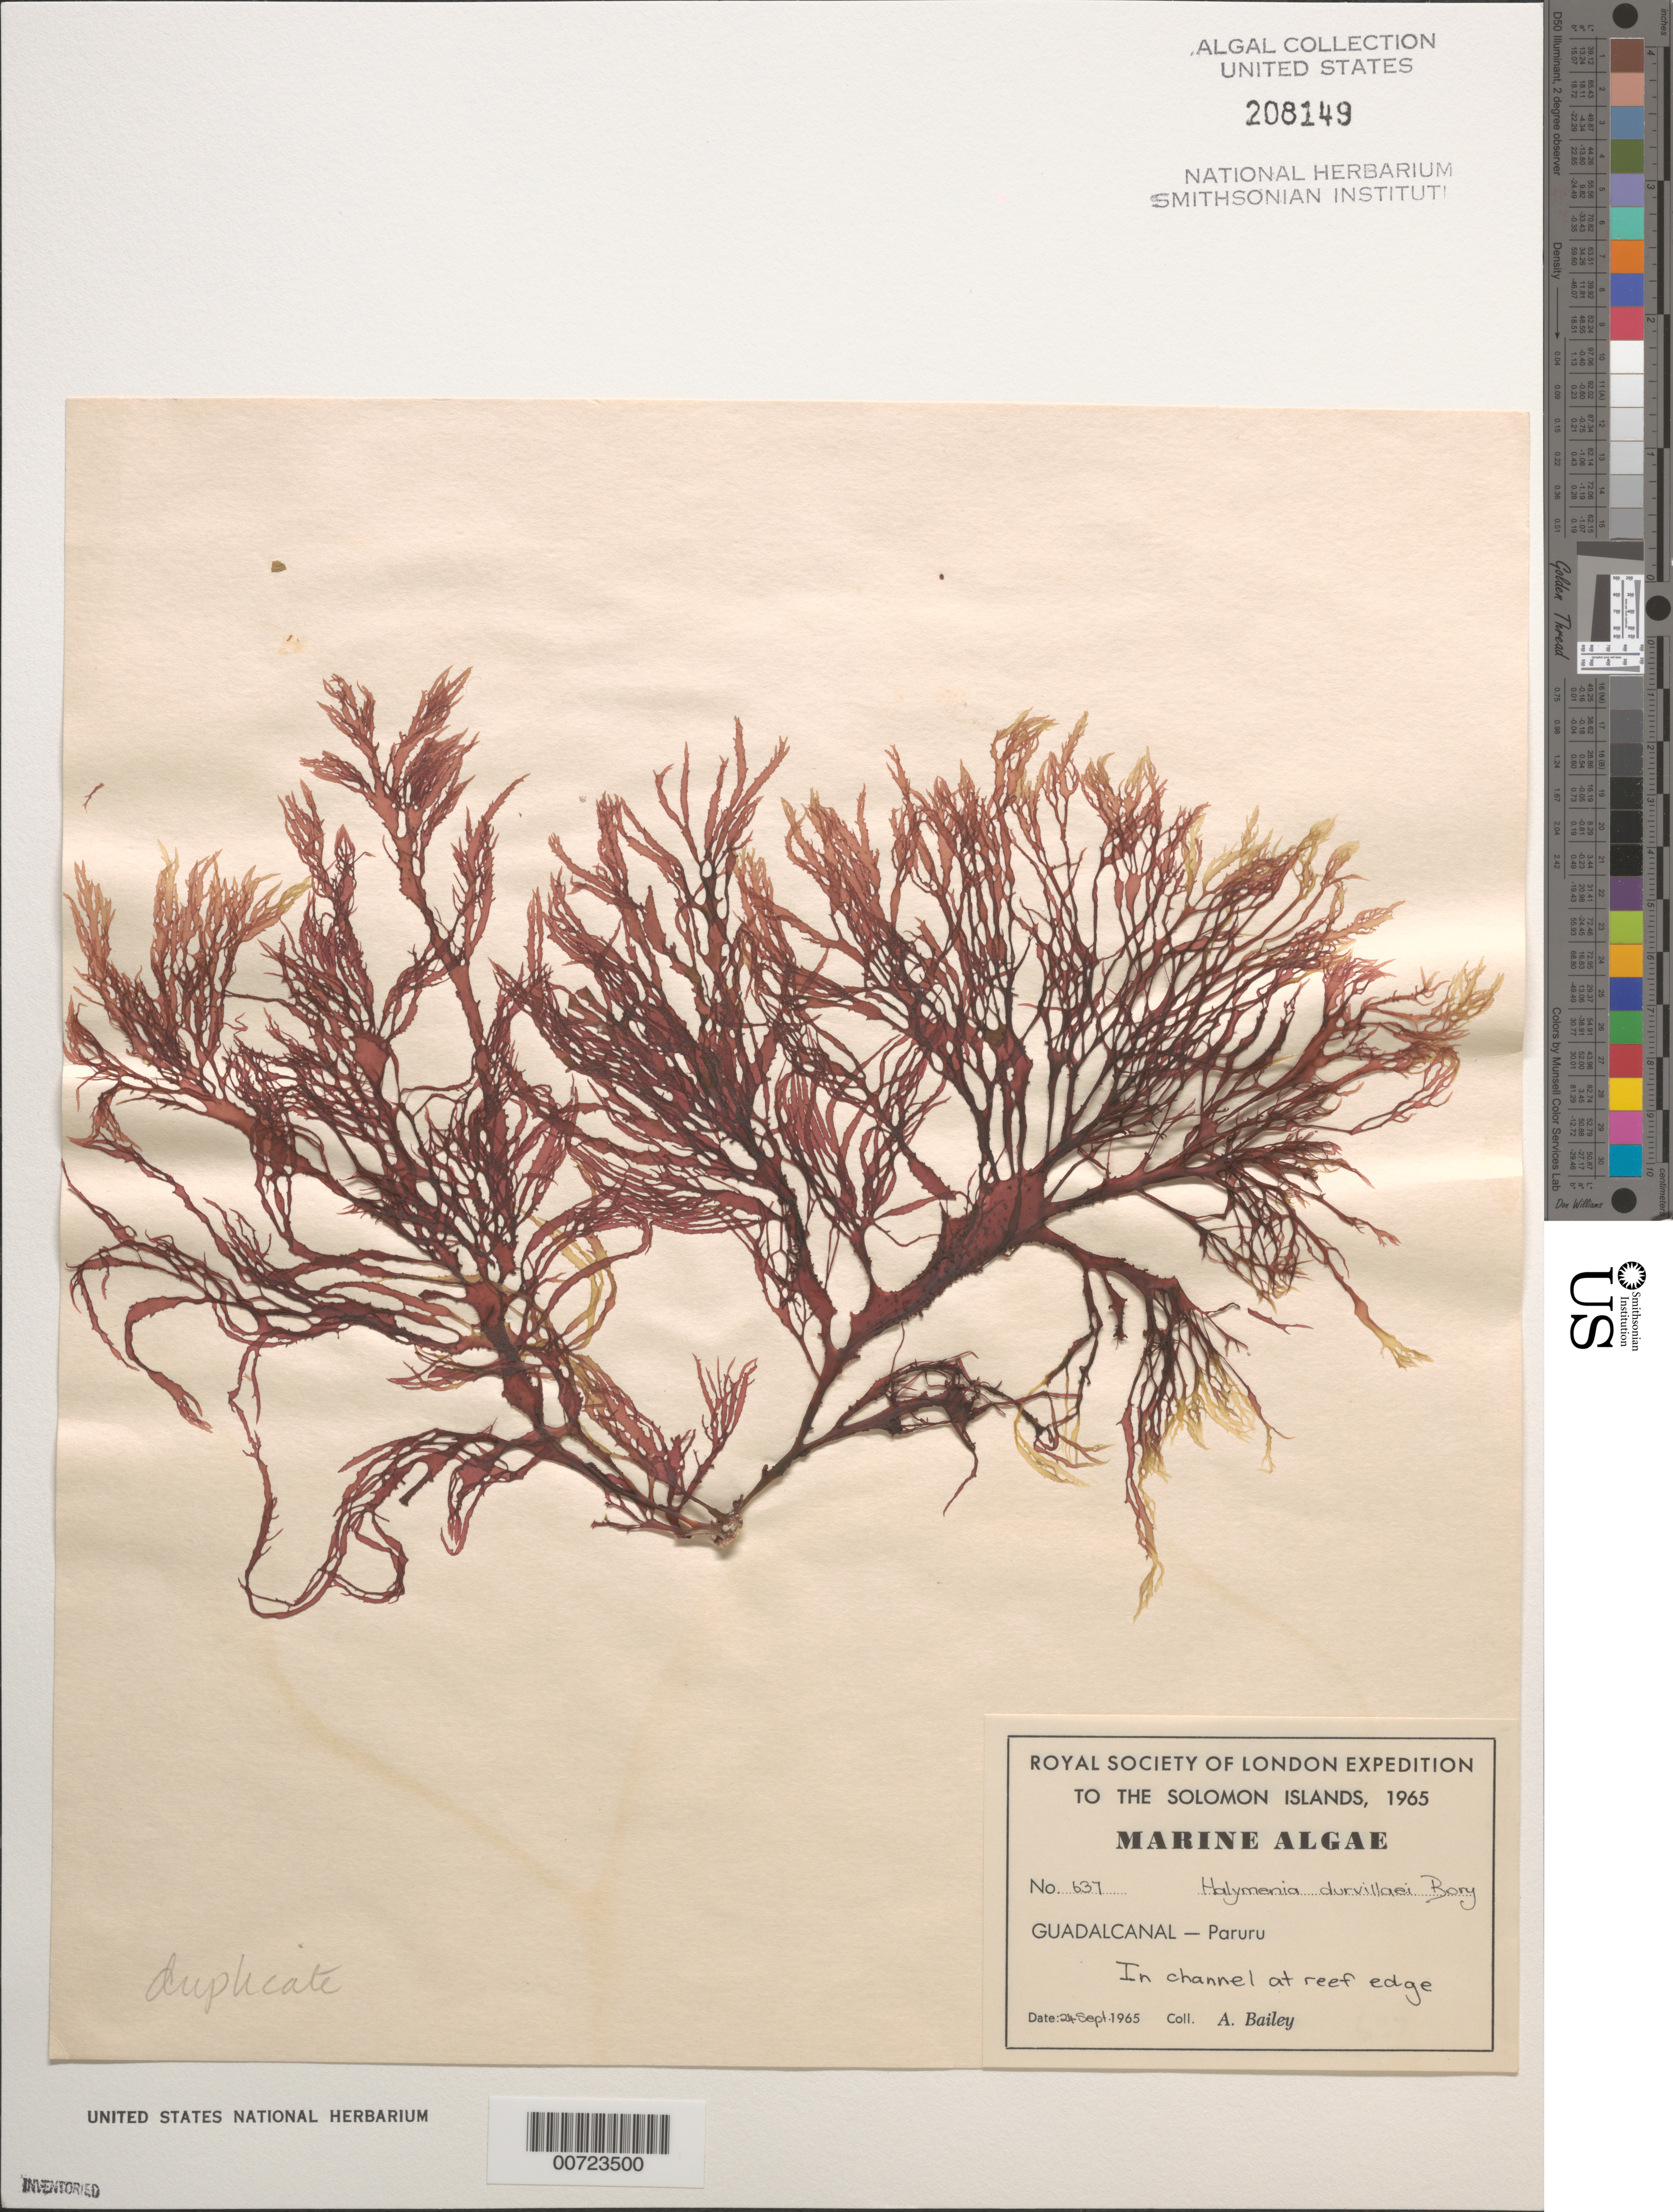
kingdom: Plantae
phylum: Rhodophyta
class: Florideophyceae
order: Halymeniales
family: Halymeniaceae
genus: Halymenia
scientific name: Halymenia durvillaei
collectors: A. Bailey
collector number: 637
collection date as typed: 24 Sep 1965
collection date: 1965-09-24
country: Solomon Islands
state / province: Guadalcanal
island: Guadalcanal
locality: Paruru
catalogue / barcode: US 208149